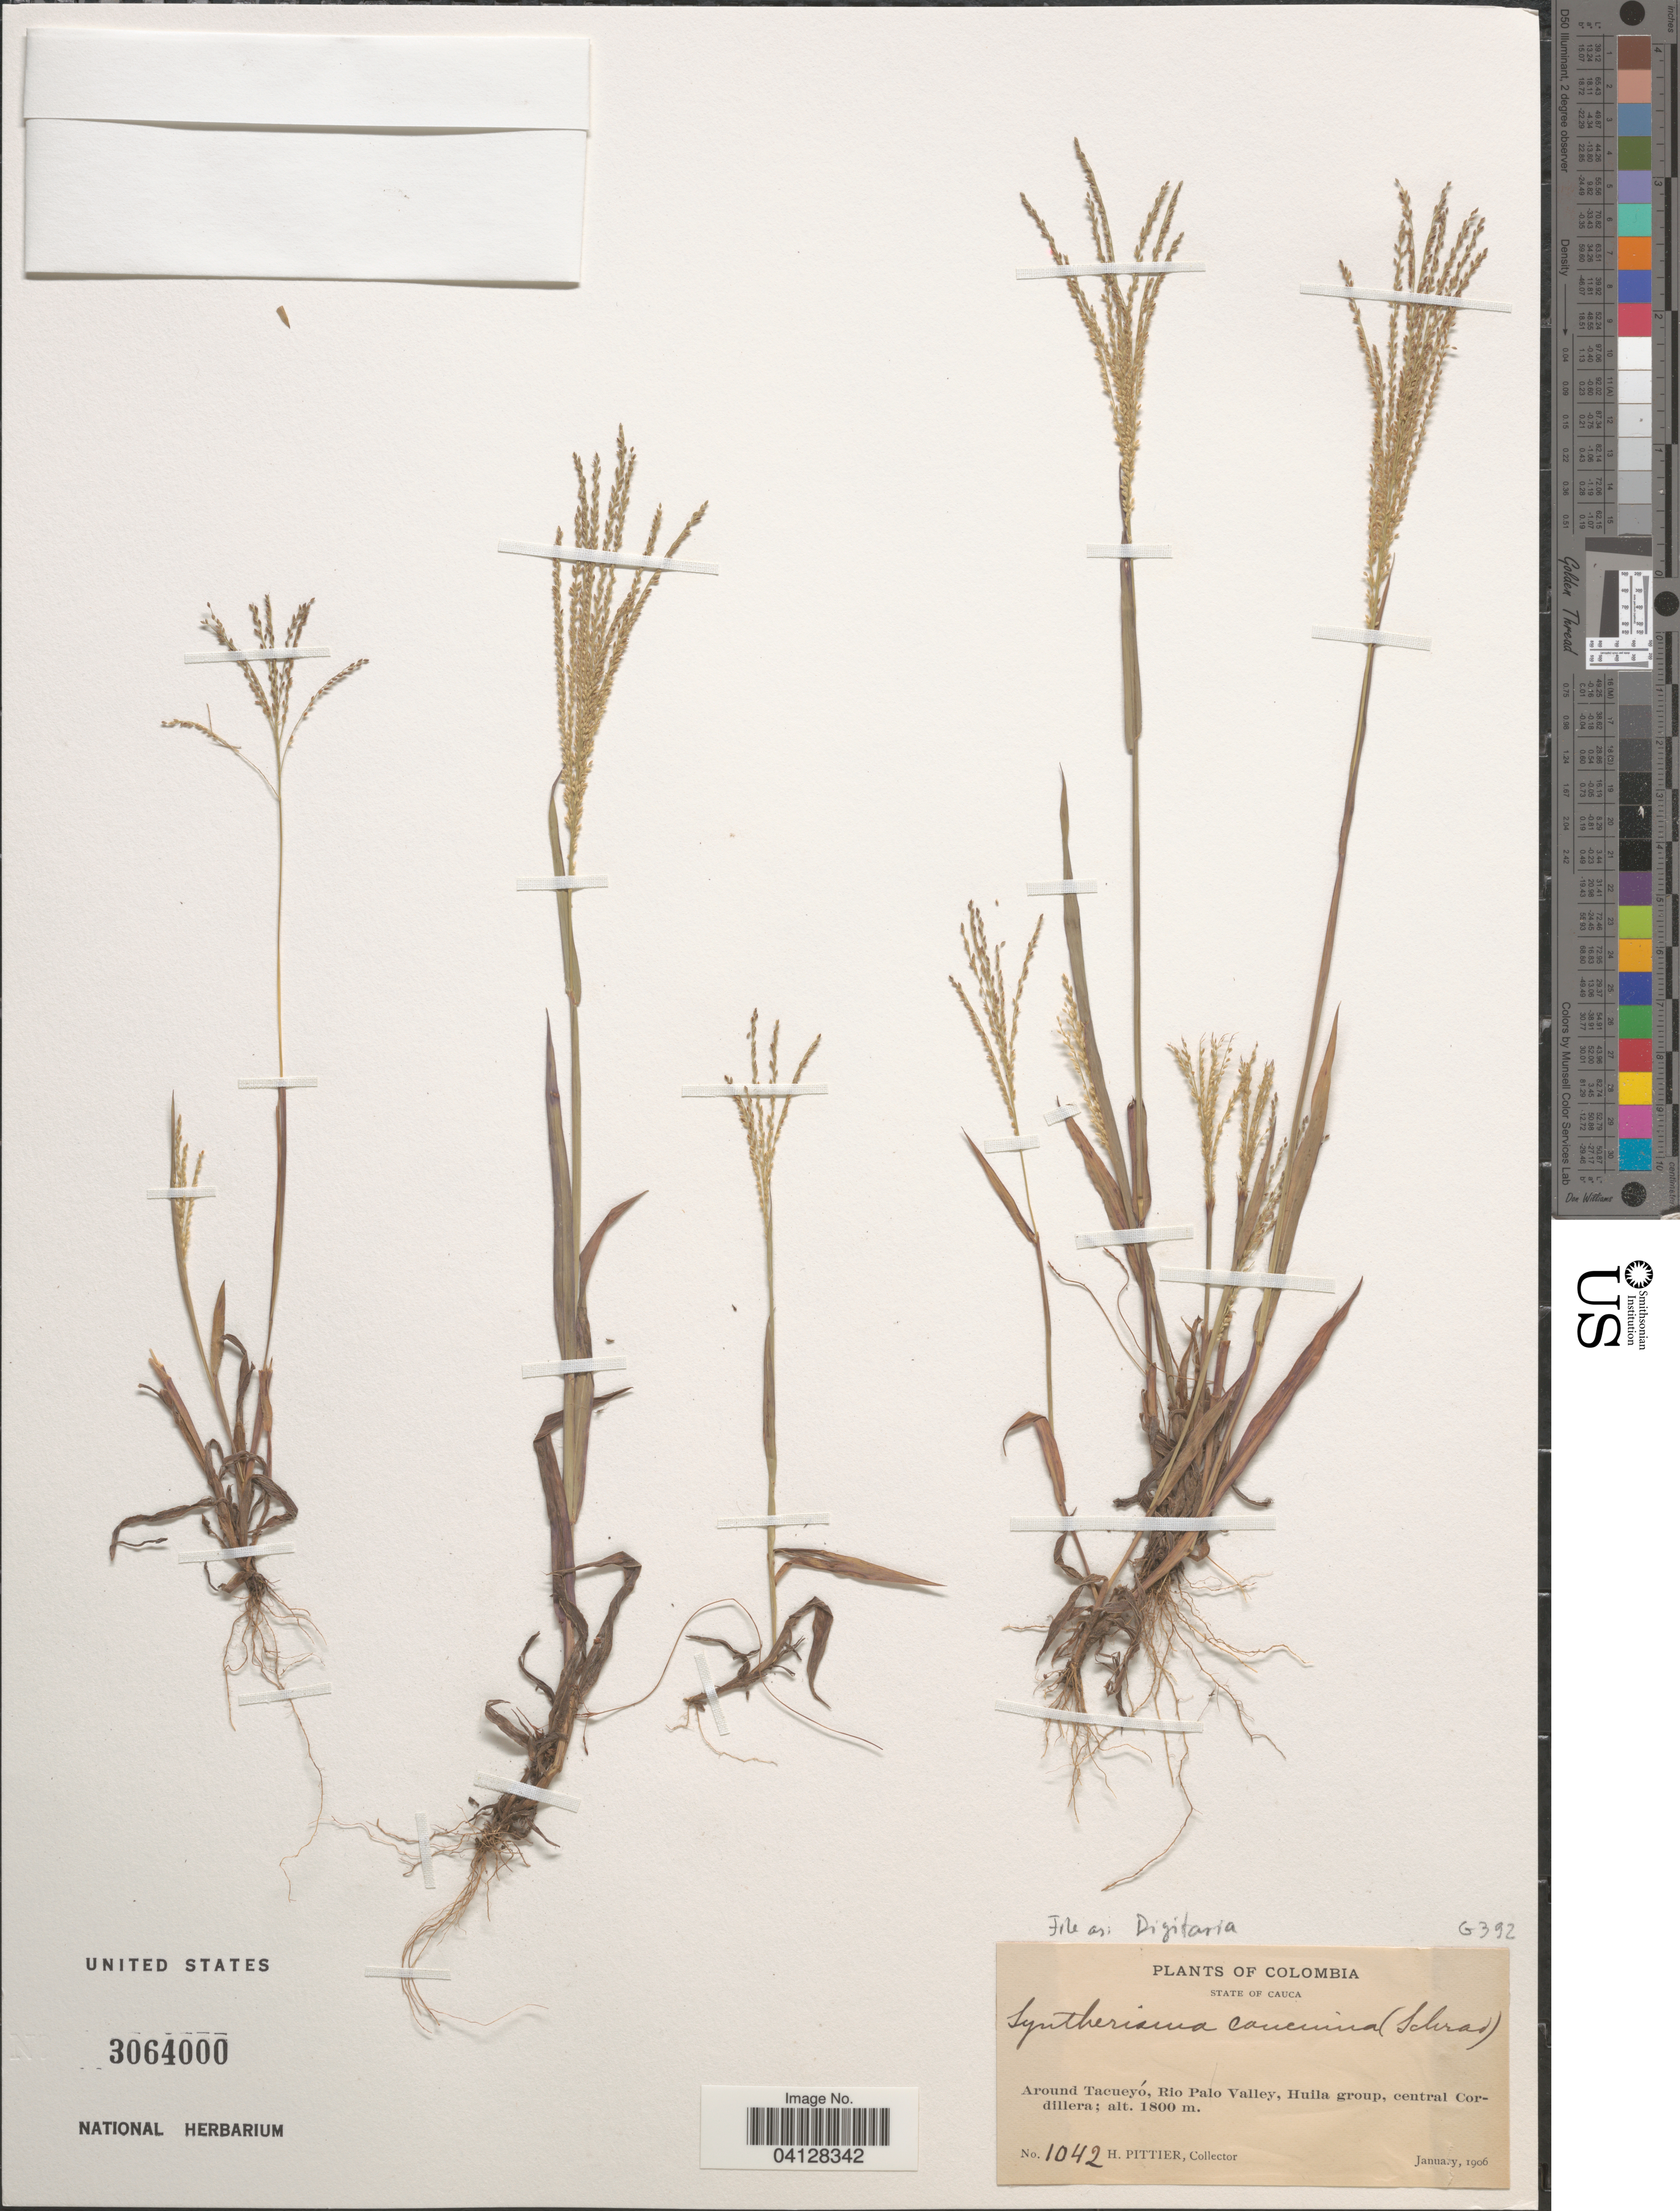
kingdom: Plantae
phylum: Tracheophyta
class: Liliopsida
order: Poales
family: Poaceae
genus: Digitaria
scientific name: Digitaria sp.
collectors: H. F. Pittier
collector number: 1042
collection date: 1906-01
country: Colombia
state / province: Cauca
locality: Around Tacueyó, Rio Palo Valley, Huila group, central Cordillera.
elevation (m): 1800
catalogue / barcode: US 3064000